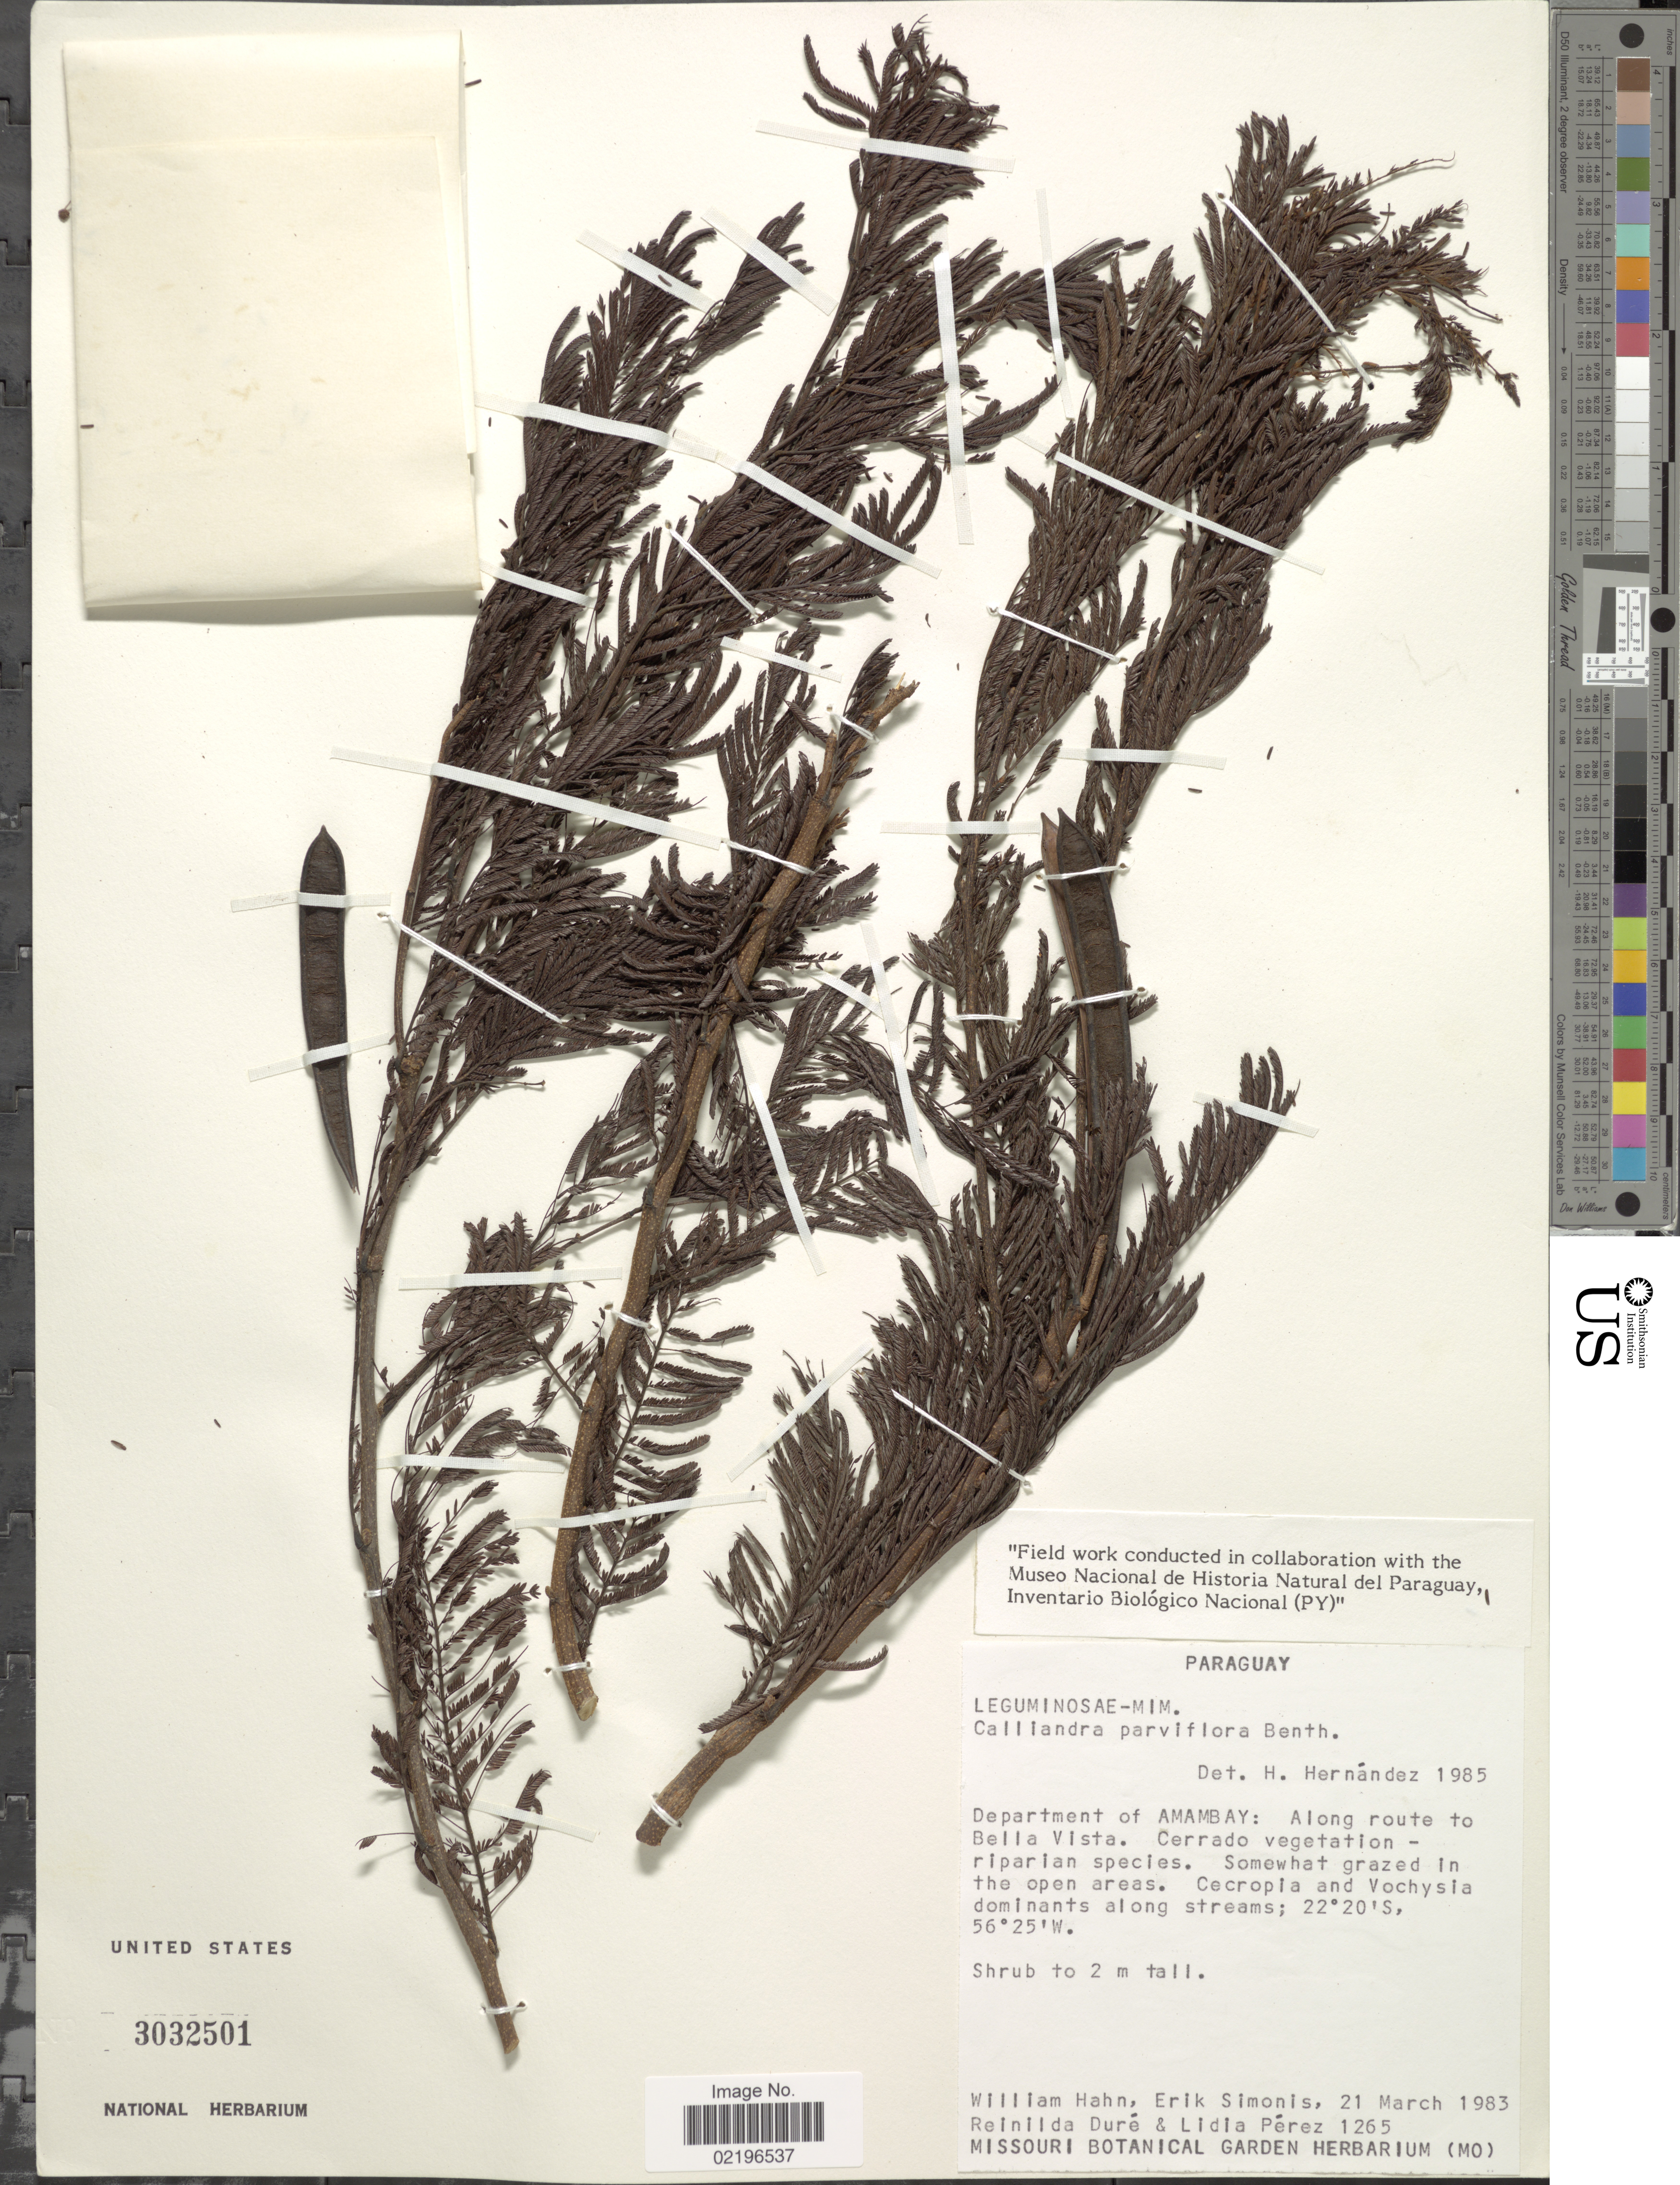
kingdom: Plantae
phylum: Tracheophyta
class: Magnoliopsida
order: Fabales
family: Fabaceae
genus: Calliandra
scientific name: Calliandra parviflora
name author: Benth.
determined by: Hernández, H.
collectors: W. J. Hahn, E. Simonis, R. Duré & L. Pérez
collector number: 1265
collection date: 1983-03-21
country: Paraguay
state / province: Amambay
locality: Department of Amambay: Along route to Bella Vista. Cerrado vegetation - riparian species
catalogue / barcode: US 3032501